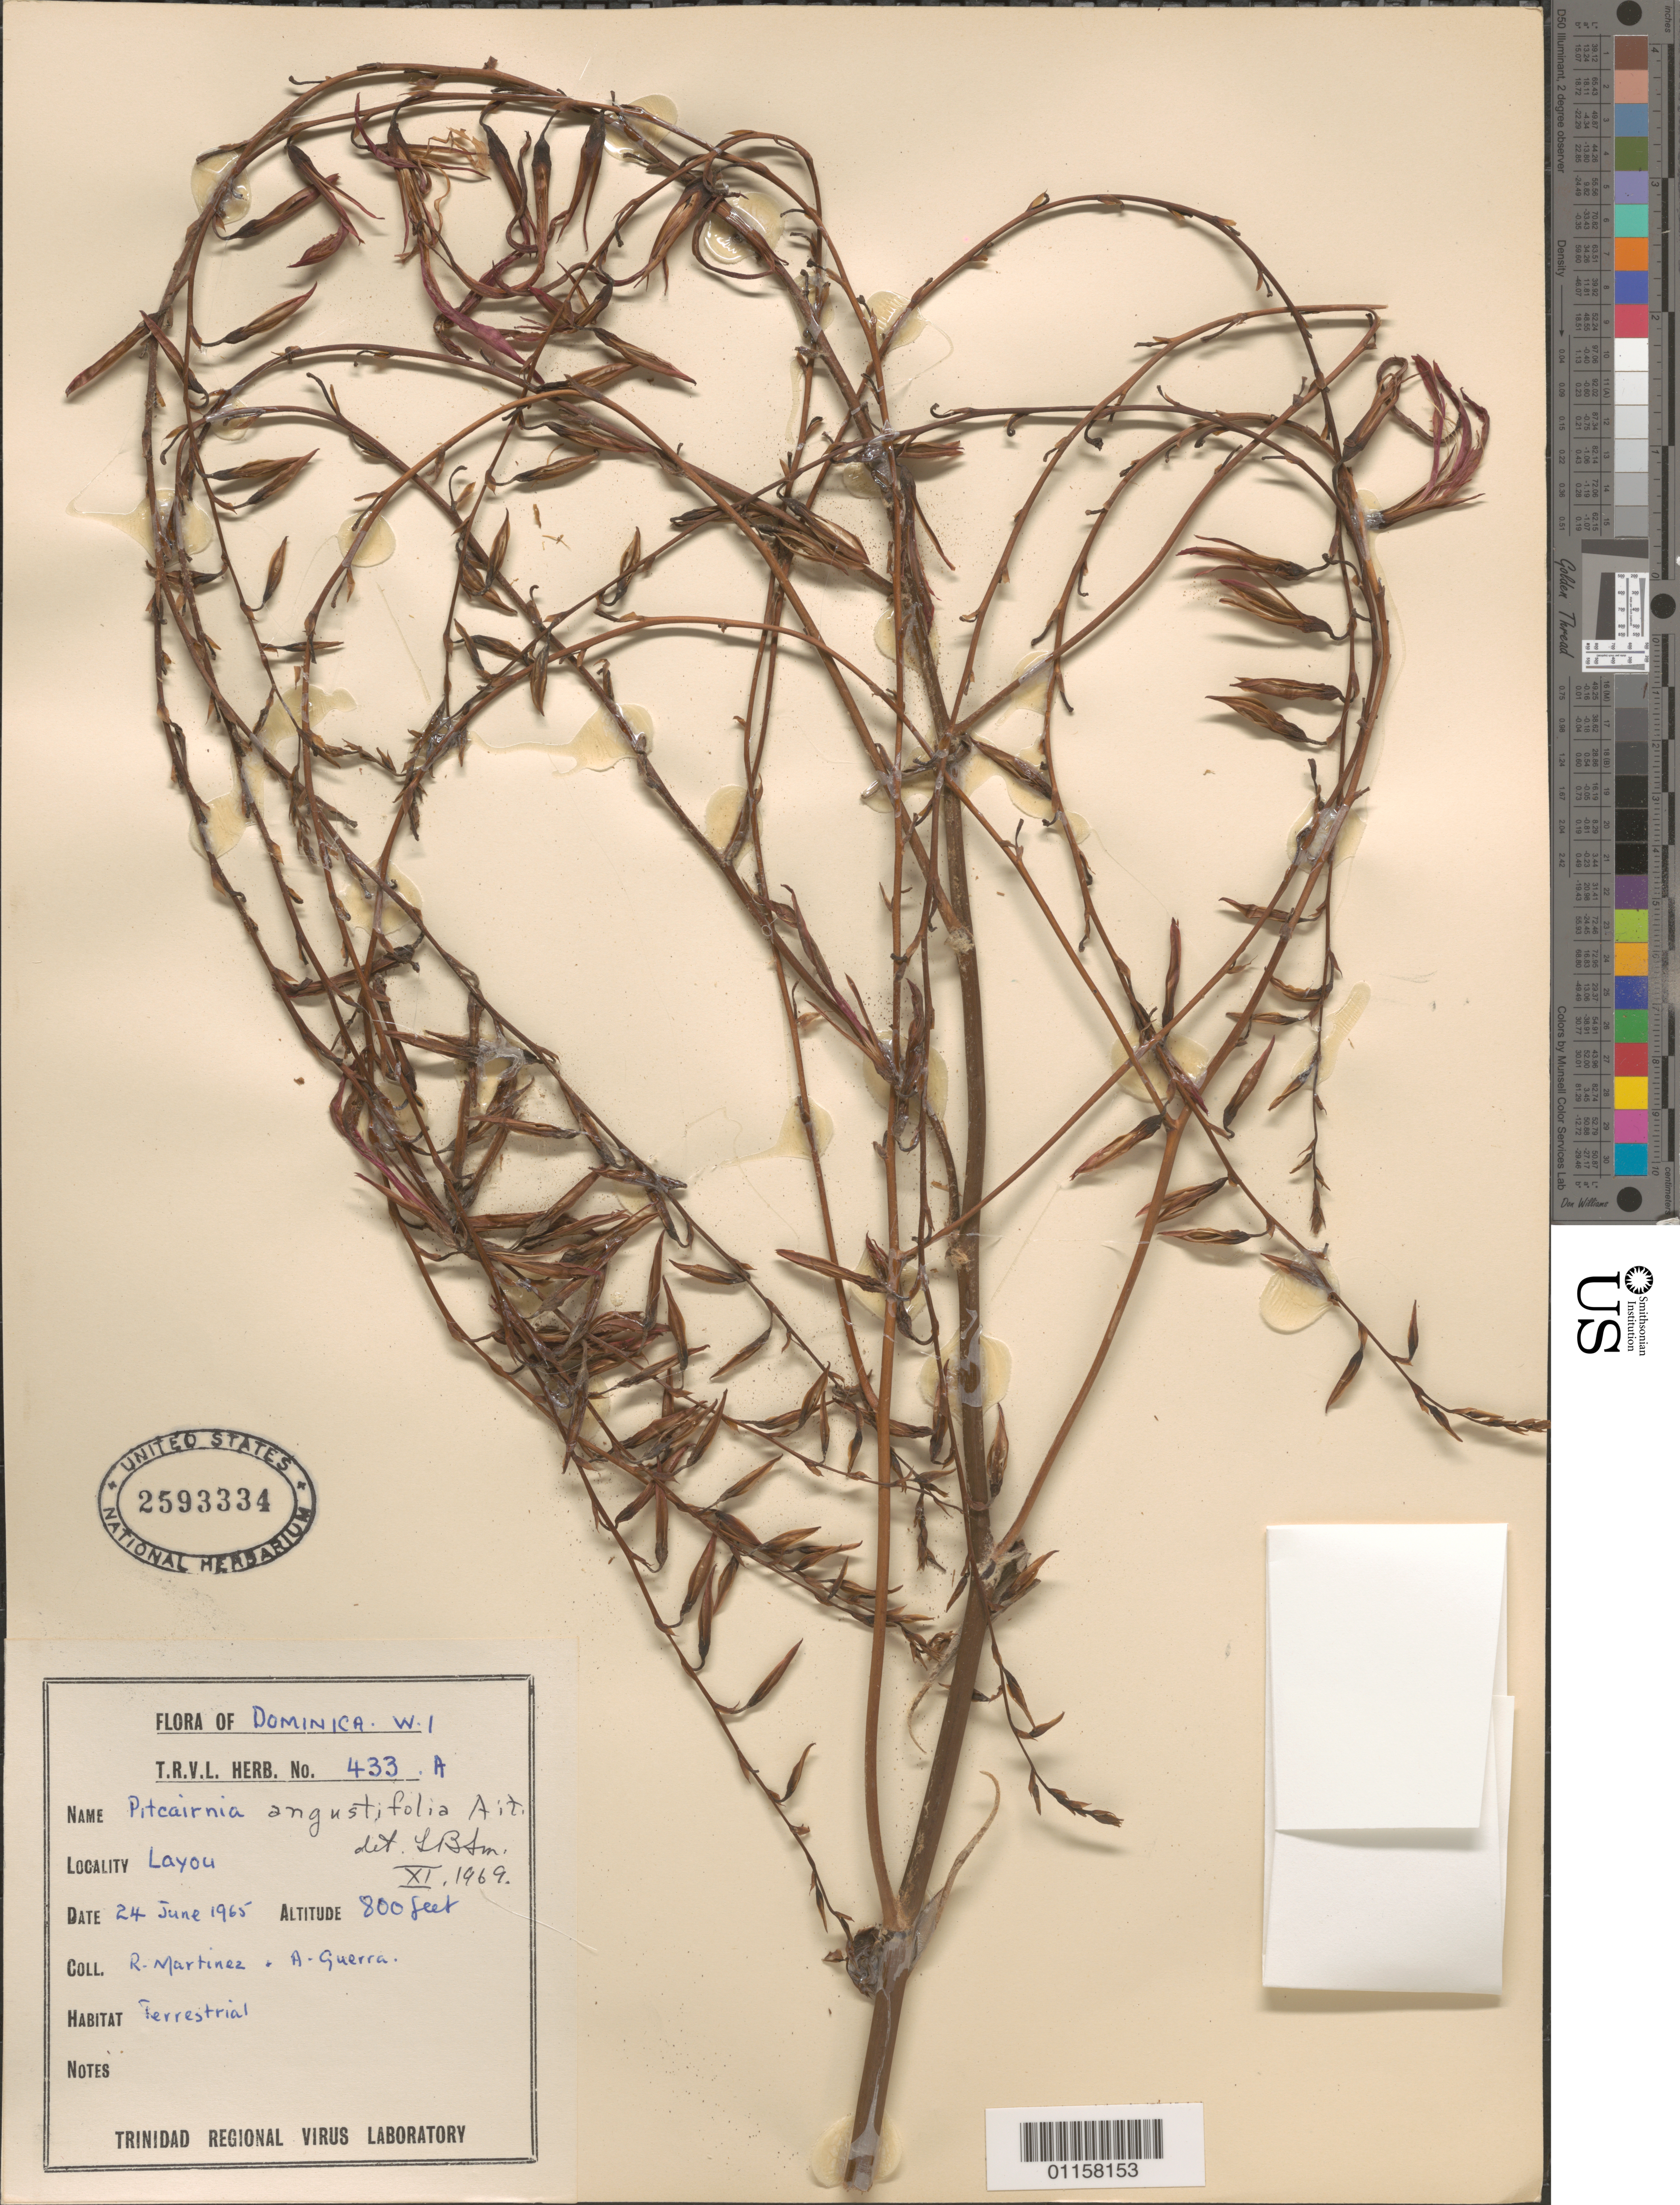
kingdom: Plantae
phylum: Tracheophyta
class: Liliopsida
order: Poales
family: Bromeliaceae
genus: Pitcairnia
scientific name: Pitcairnia angustifolia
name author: Sol. ex Aiton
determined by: Smith, Lyman B., (US), NMNH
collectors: R. Martinez & A. Guerra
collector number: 433 A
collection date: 1965-06-24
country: Dominica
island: Dominica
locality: Layou.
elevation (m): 244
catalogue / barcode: US 2593334